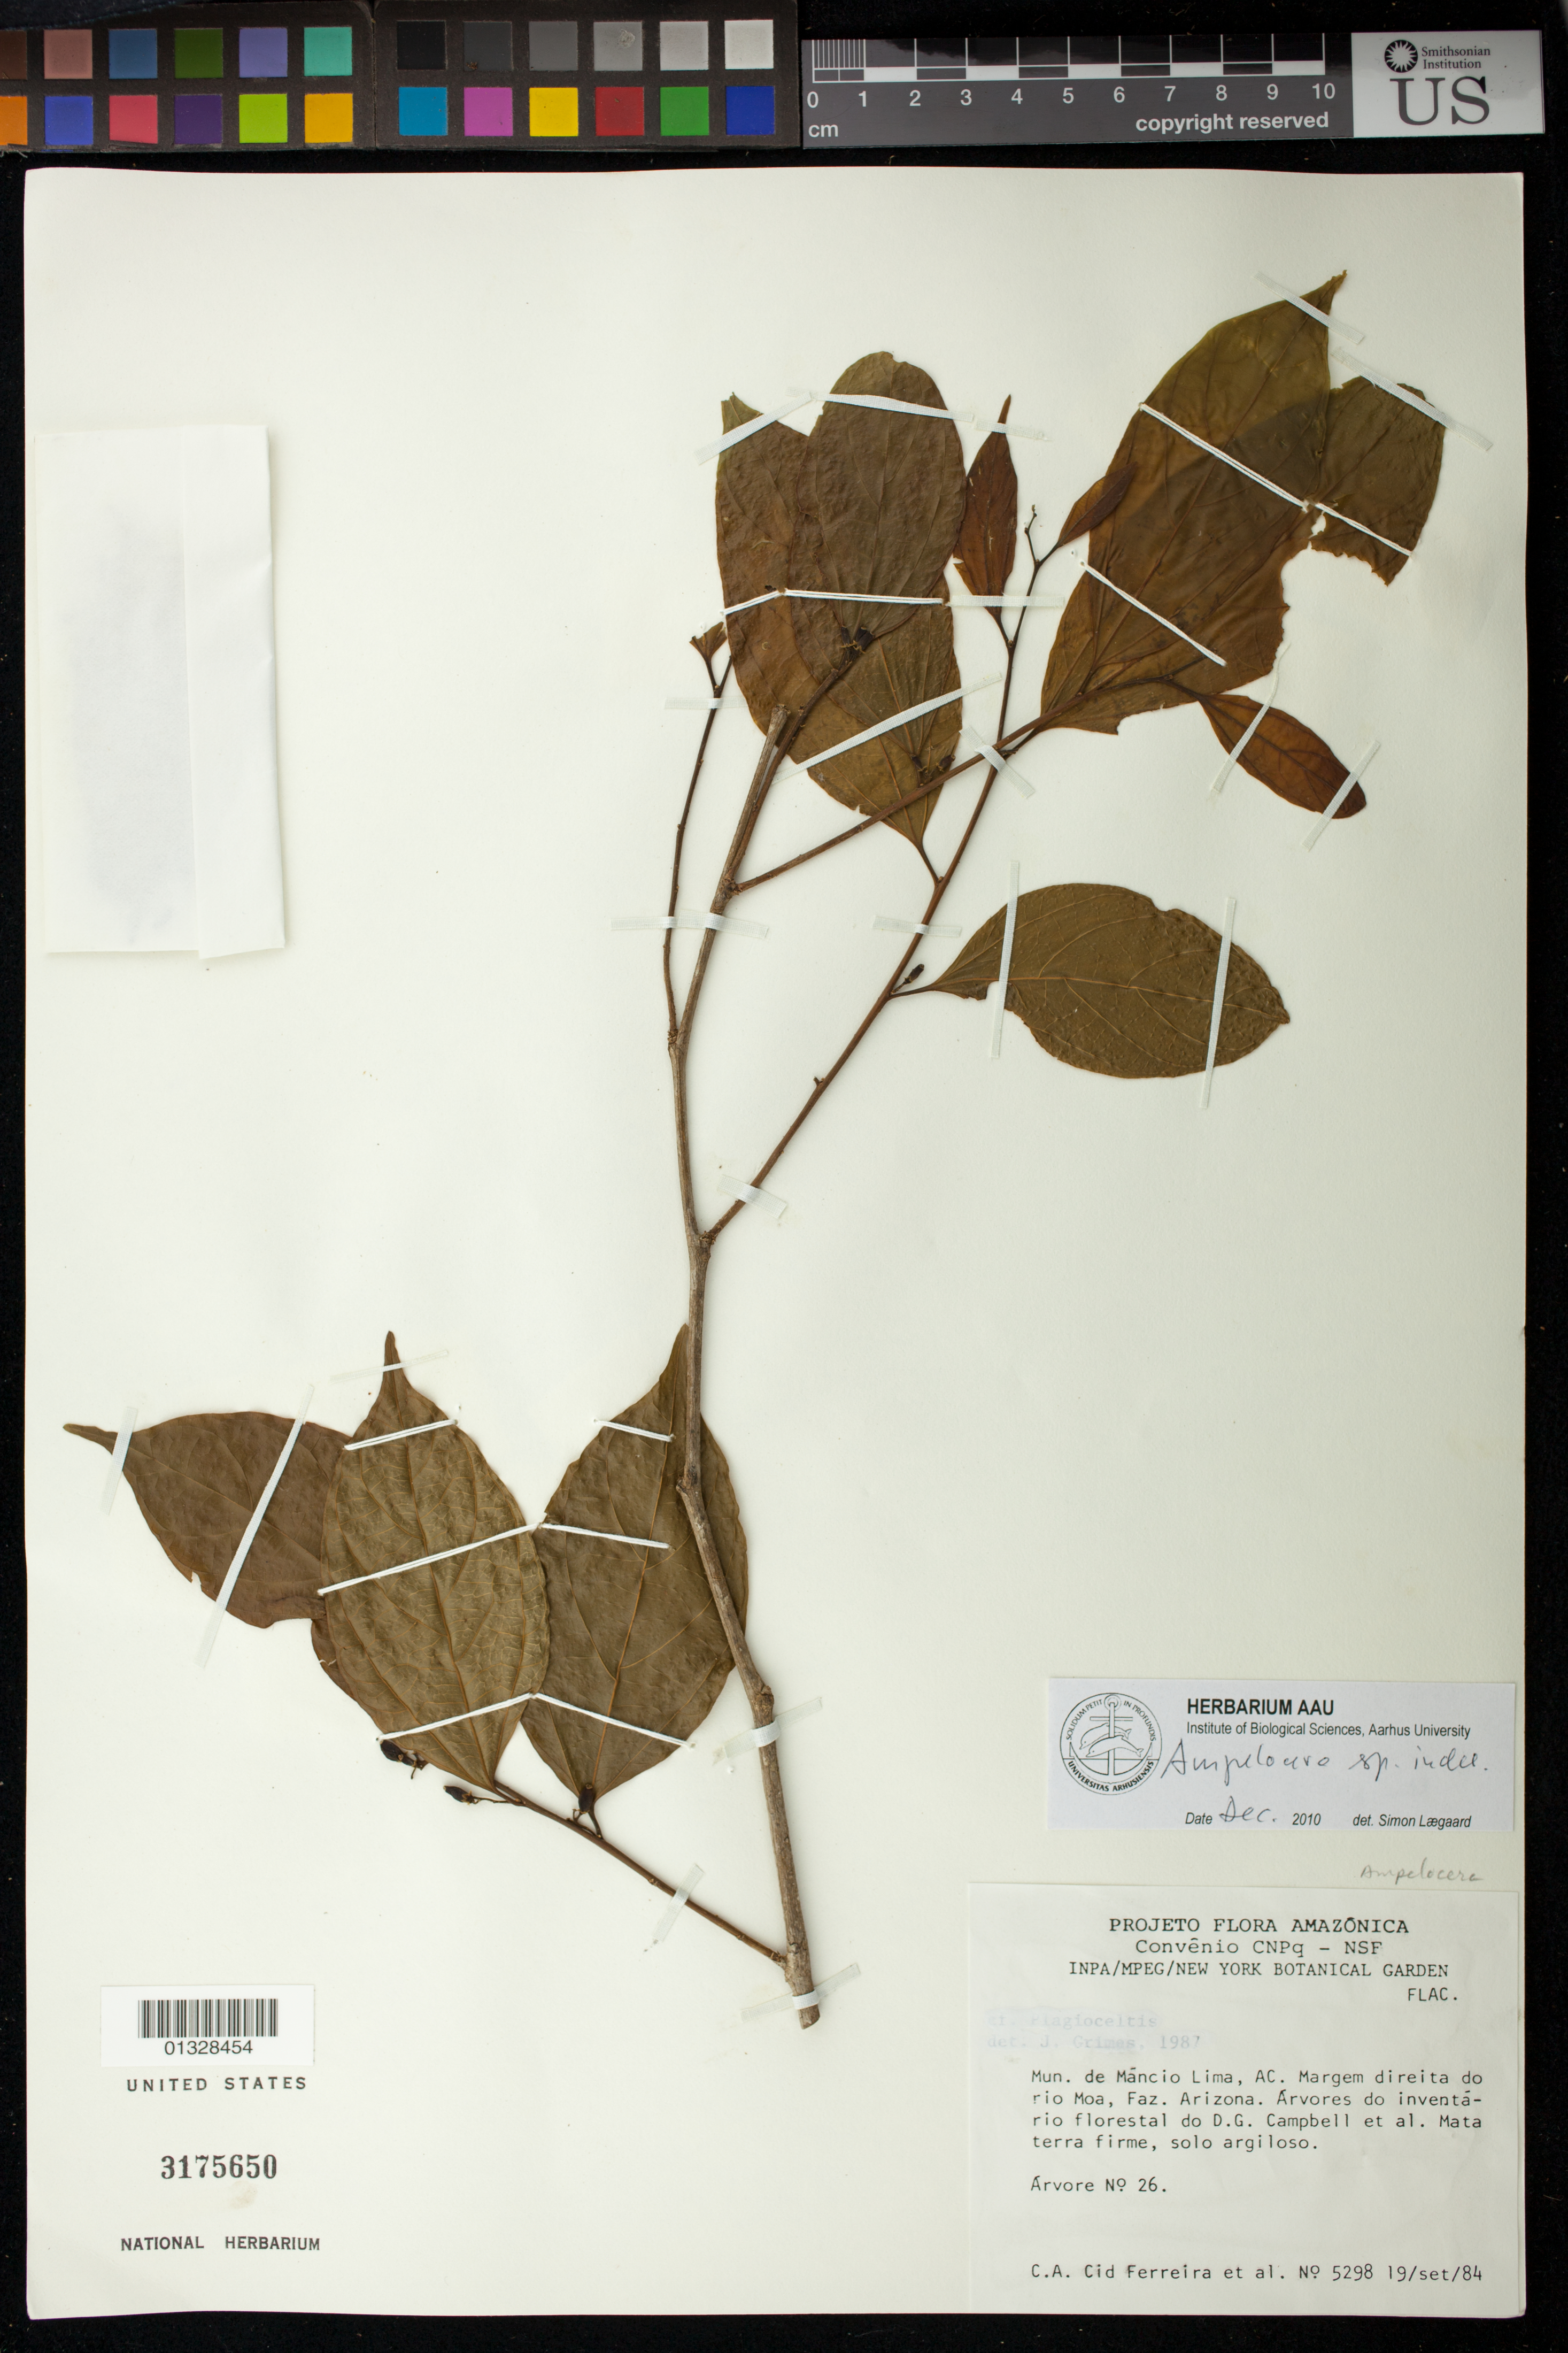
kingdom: Plantae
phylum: Tracheophyta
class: Magnoliopsida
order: Rosales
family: Cannabaceae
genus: Ampelocera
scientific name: Ampelocera sp.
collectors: C. A. Cid Ferreira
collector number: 5298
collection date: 1984-09-19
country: Brazil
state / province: Acre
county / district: Mâncio Lima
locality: Margem direita do rio Moa. Fazenda Arizona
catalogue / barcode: US 3175650